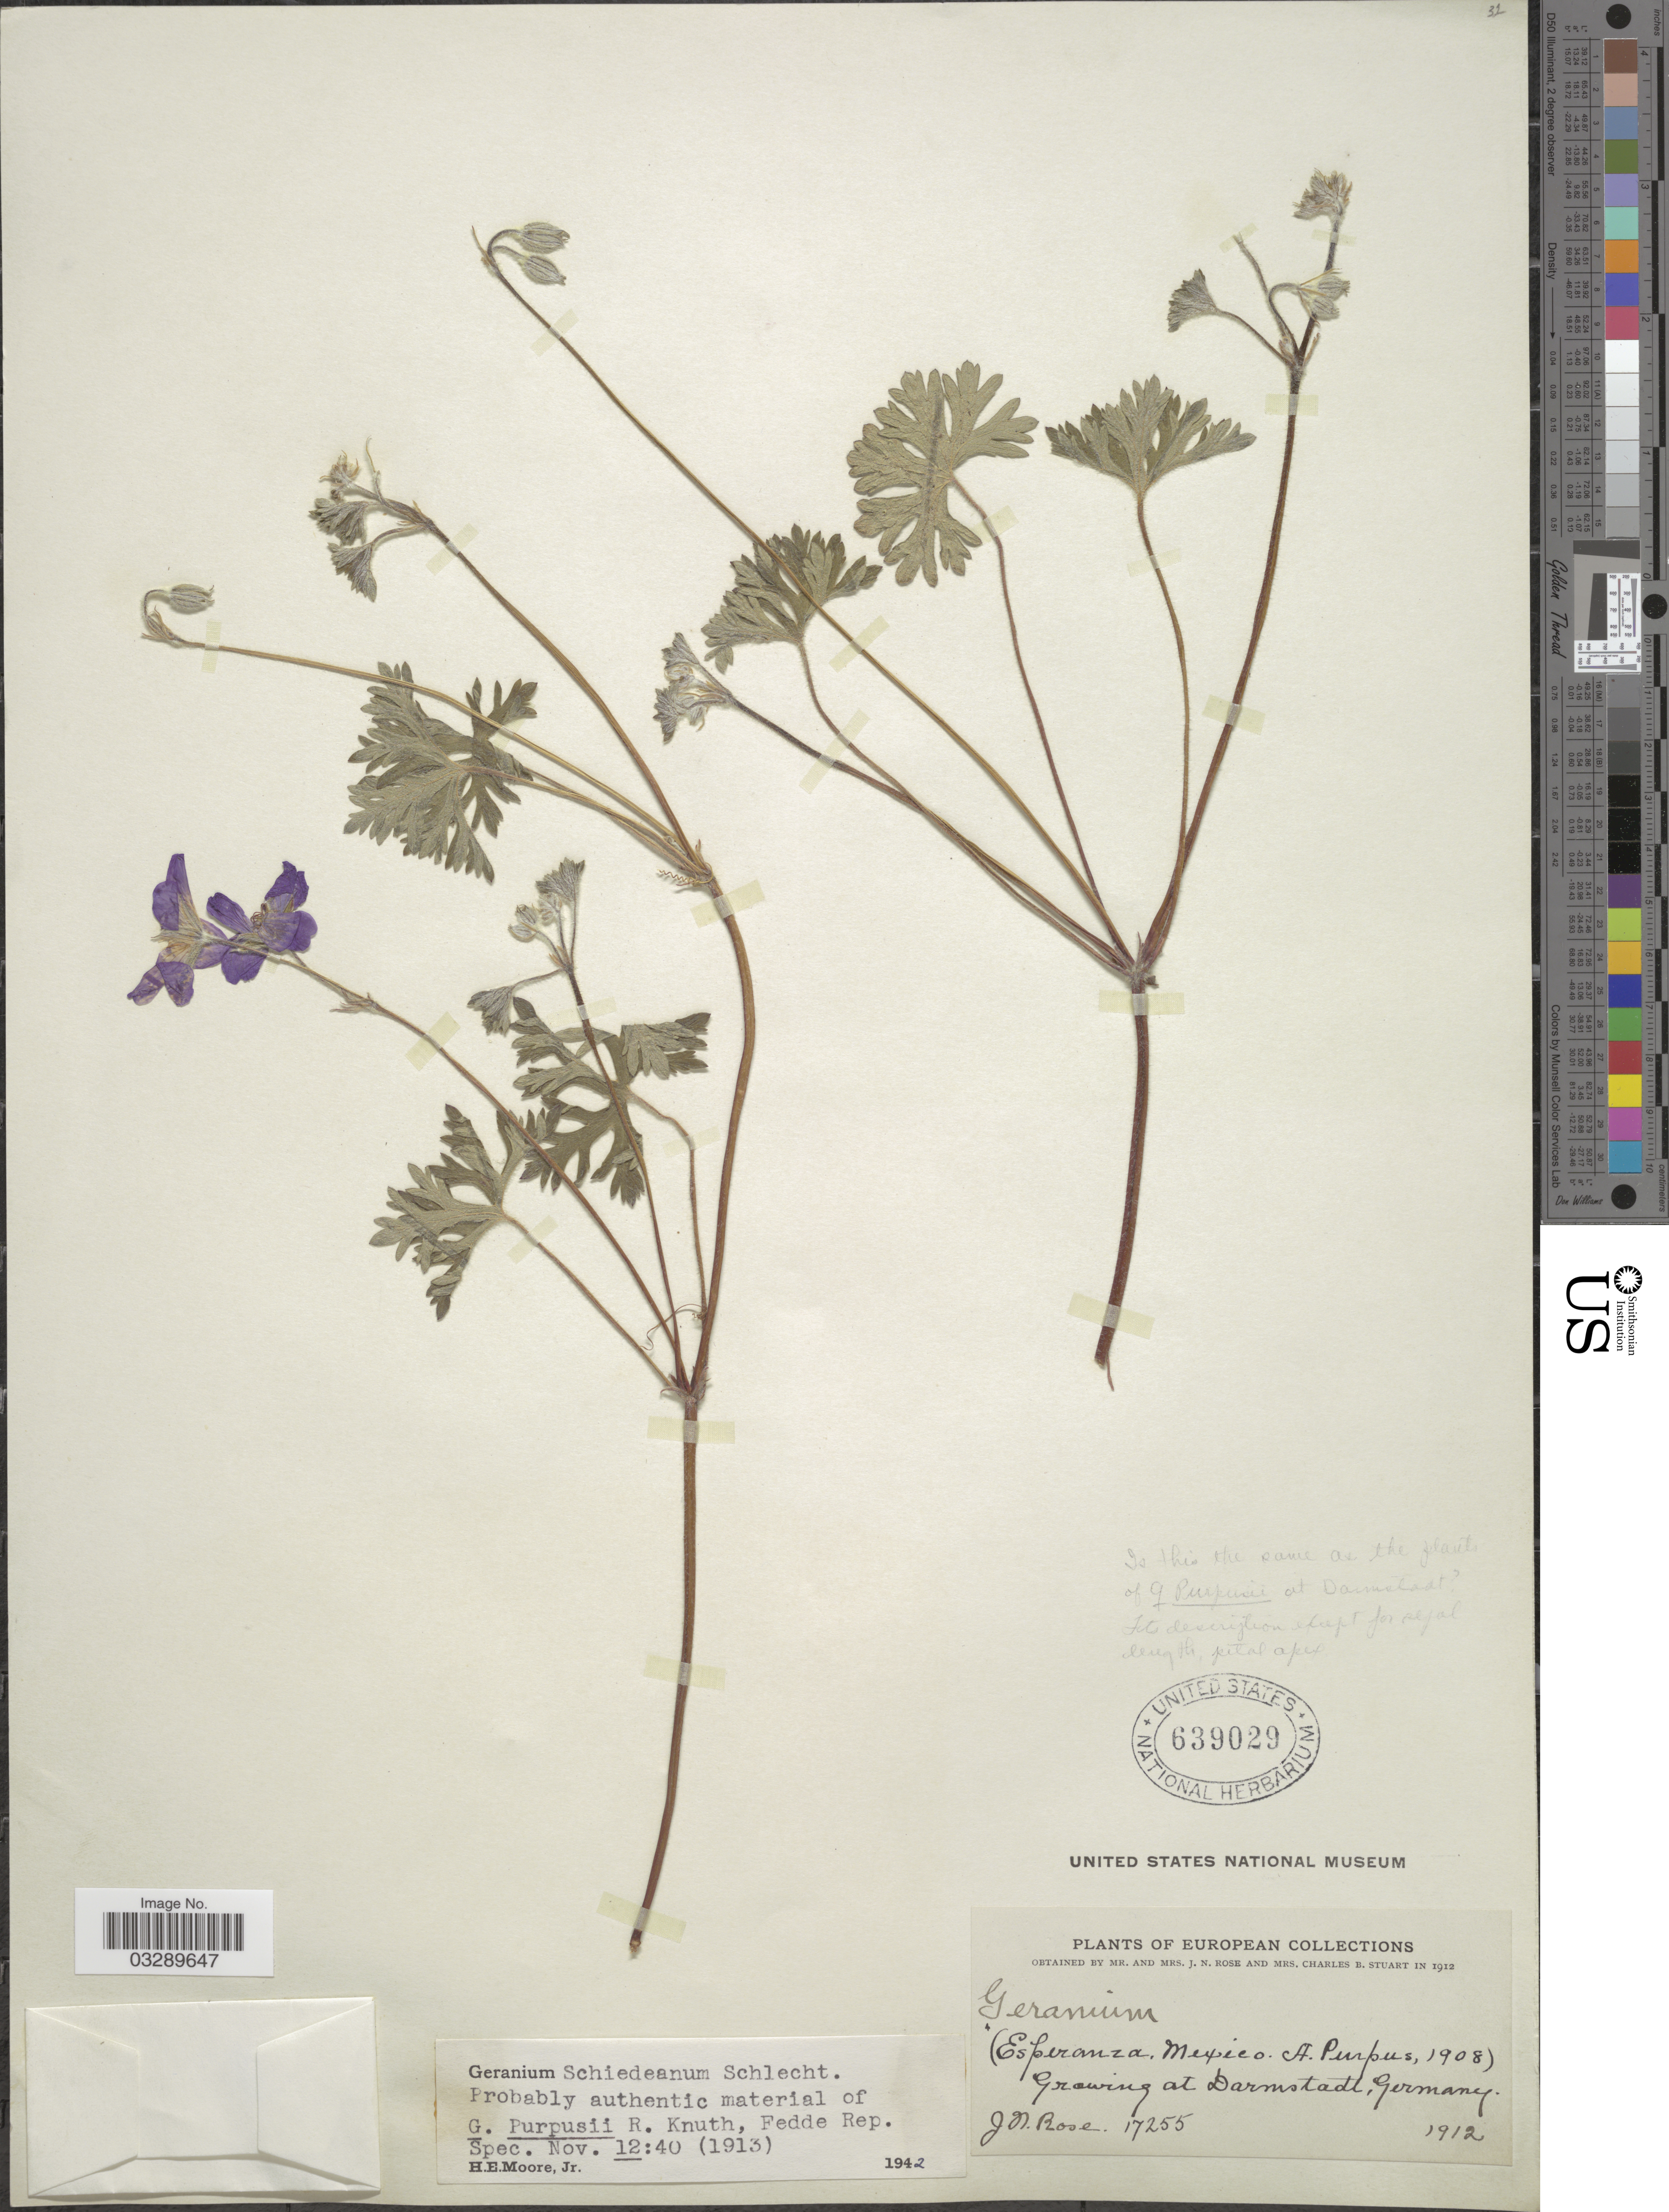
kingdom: Plantae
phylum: Tracheophyta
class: Magnoliopsida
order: Geraniales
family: Geraniaceae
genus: Geranium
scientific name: Geranium schiedeanum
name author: Schltdl.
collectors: A. Purpus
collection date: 1908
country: Mexico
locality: Esperanza.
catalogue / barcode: US 369029